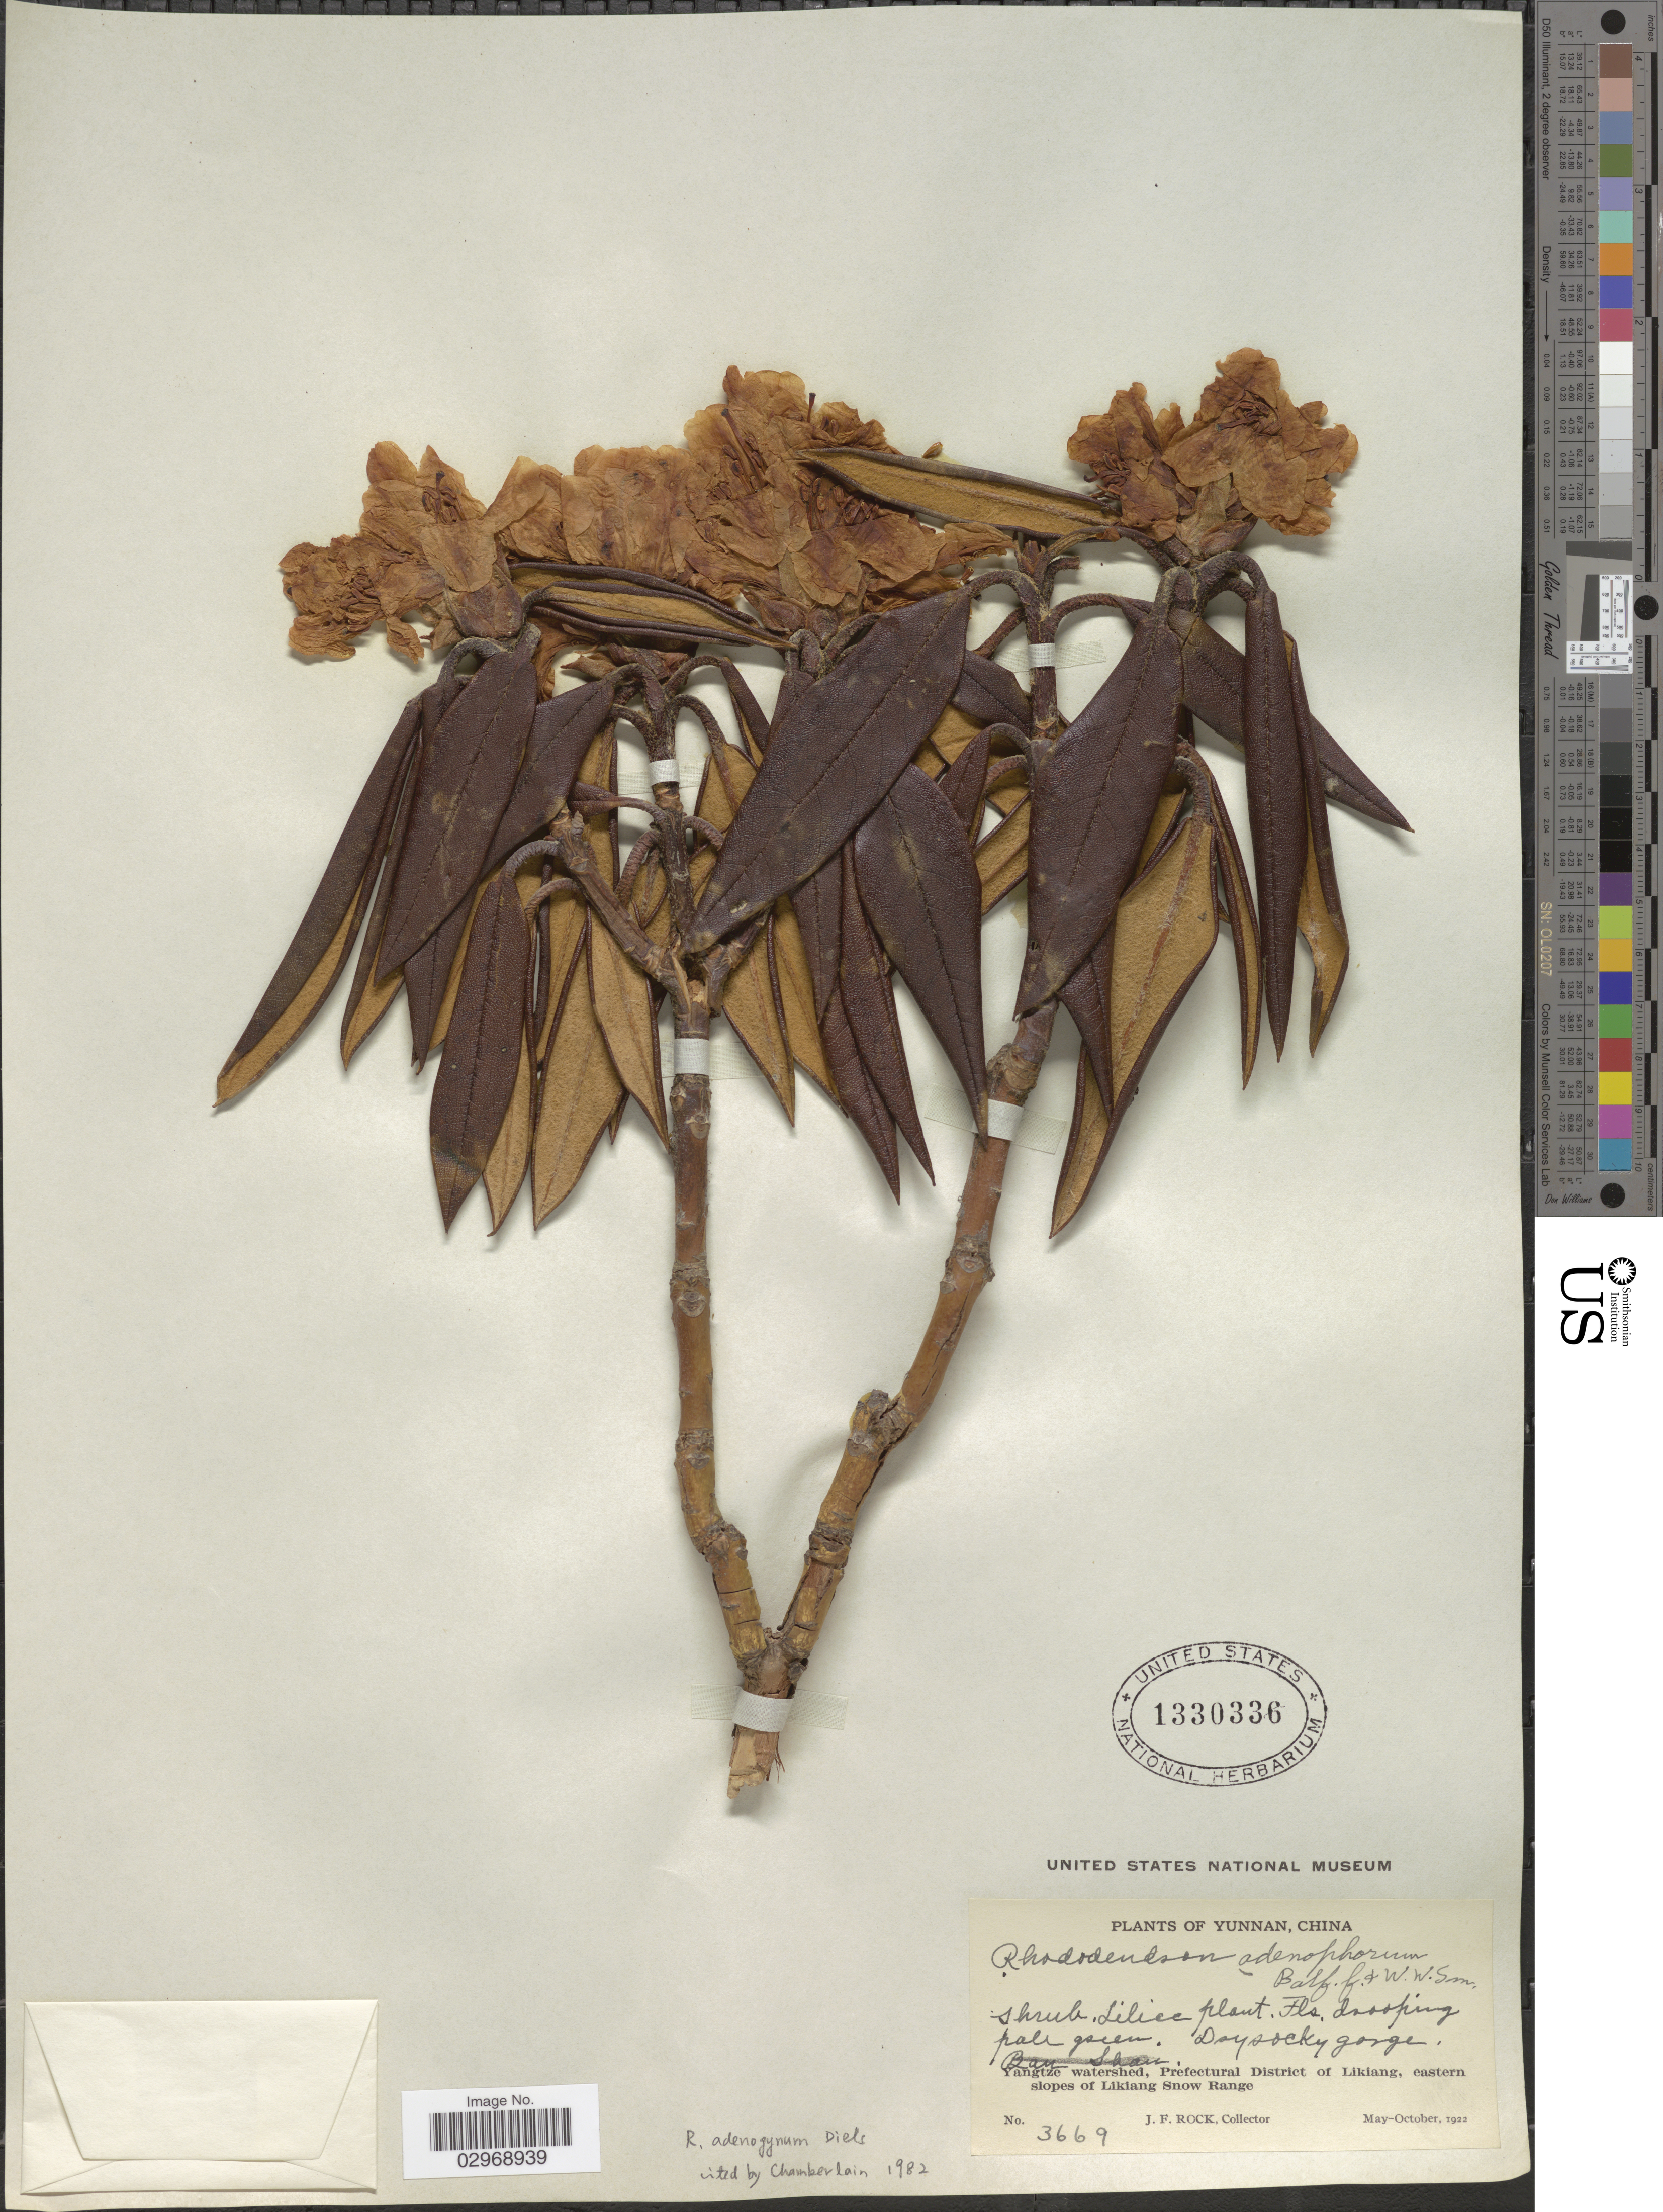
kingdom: Plantae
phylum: Tracheophyta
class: Magnoliopsida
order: Ericales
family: Ericaceae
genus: Rhododendron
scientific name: Rhododendron adenogynum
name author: Diels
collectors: J. Rock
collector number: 3669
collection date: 1922-05/1922-10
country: China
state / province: Yunnan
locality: Yangtze watershed, Prefectural District of Likiang, eastern slopes of Likiang Snow Range.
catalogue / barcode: US 1330336